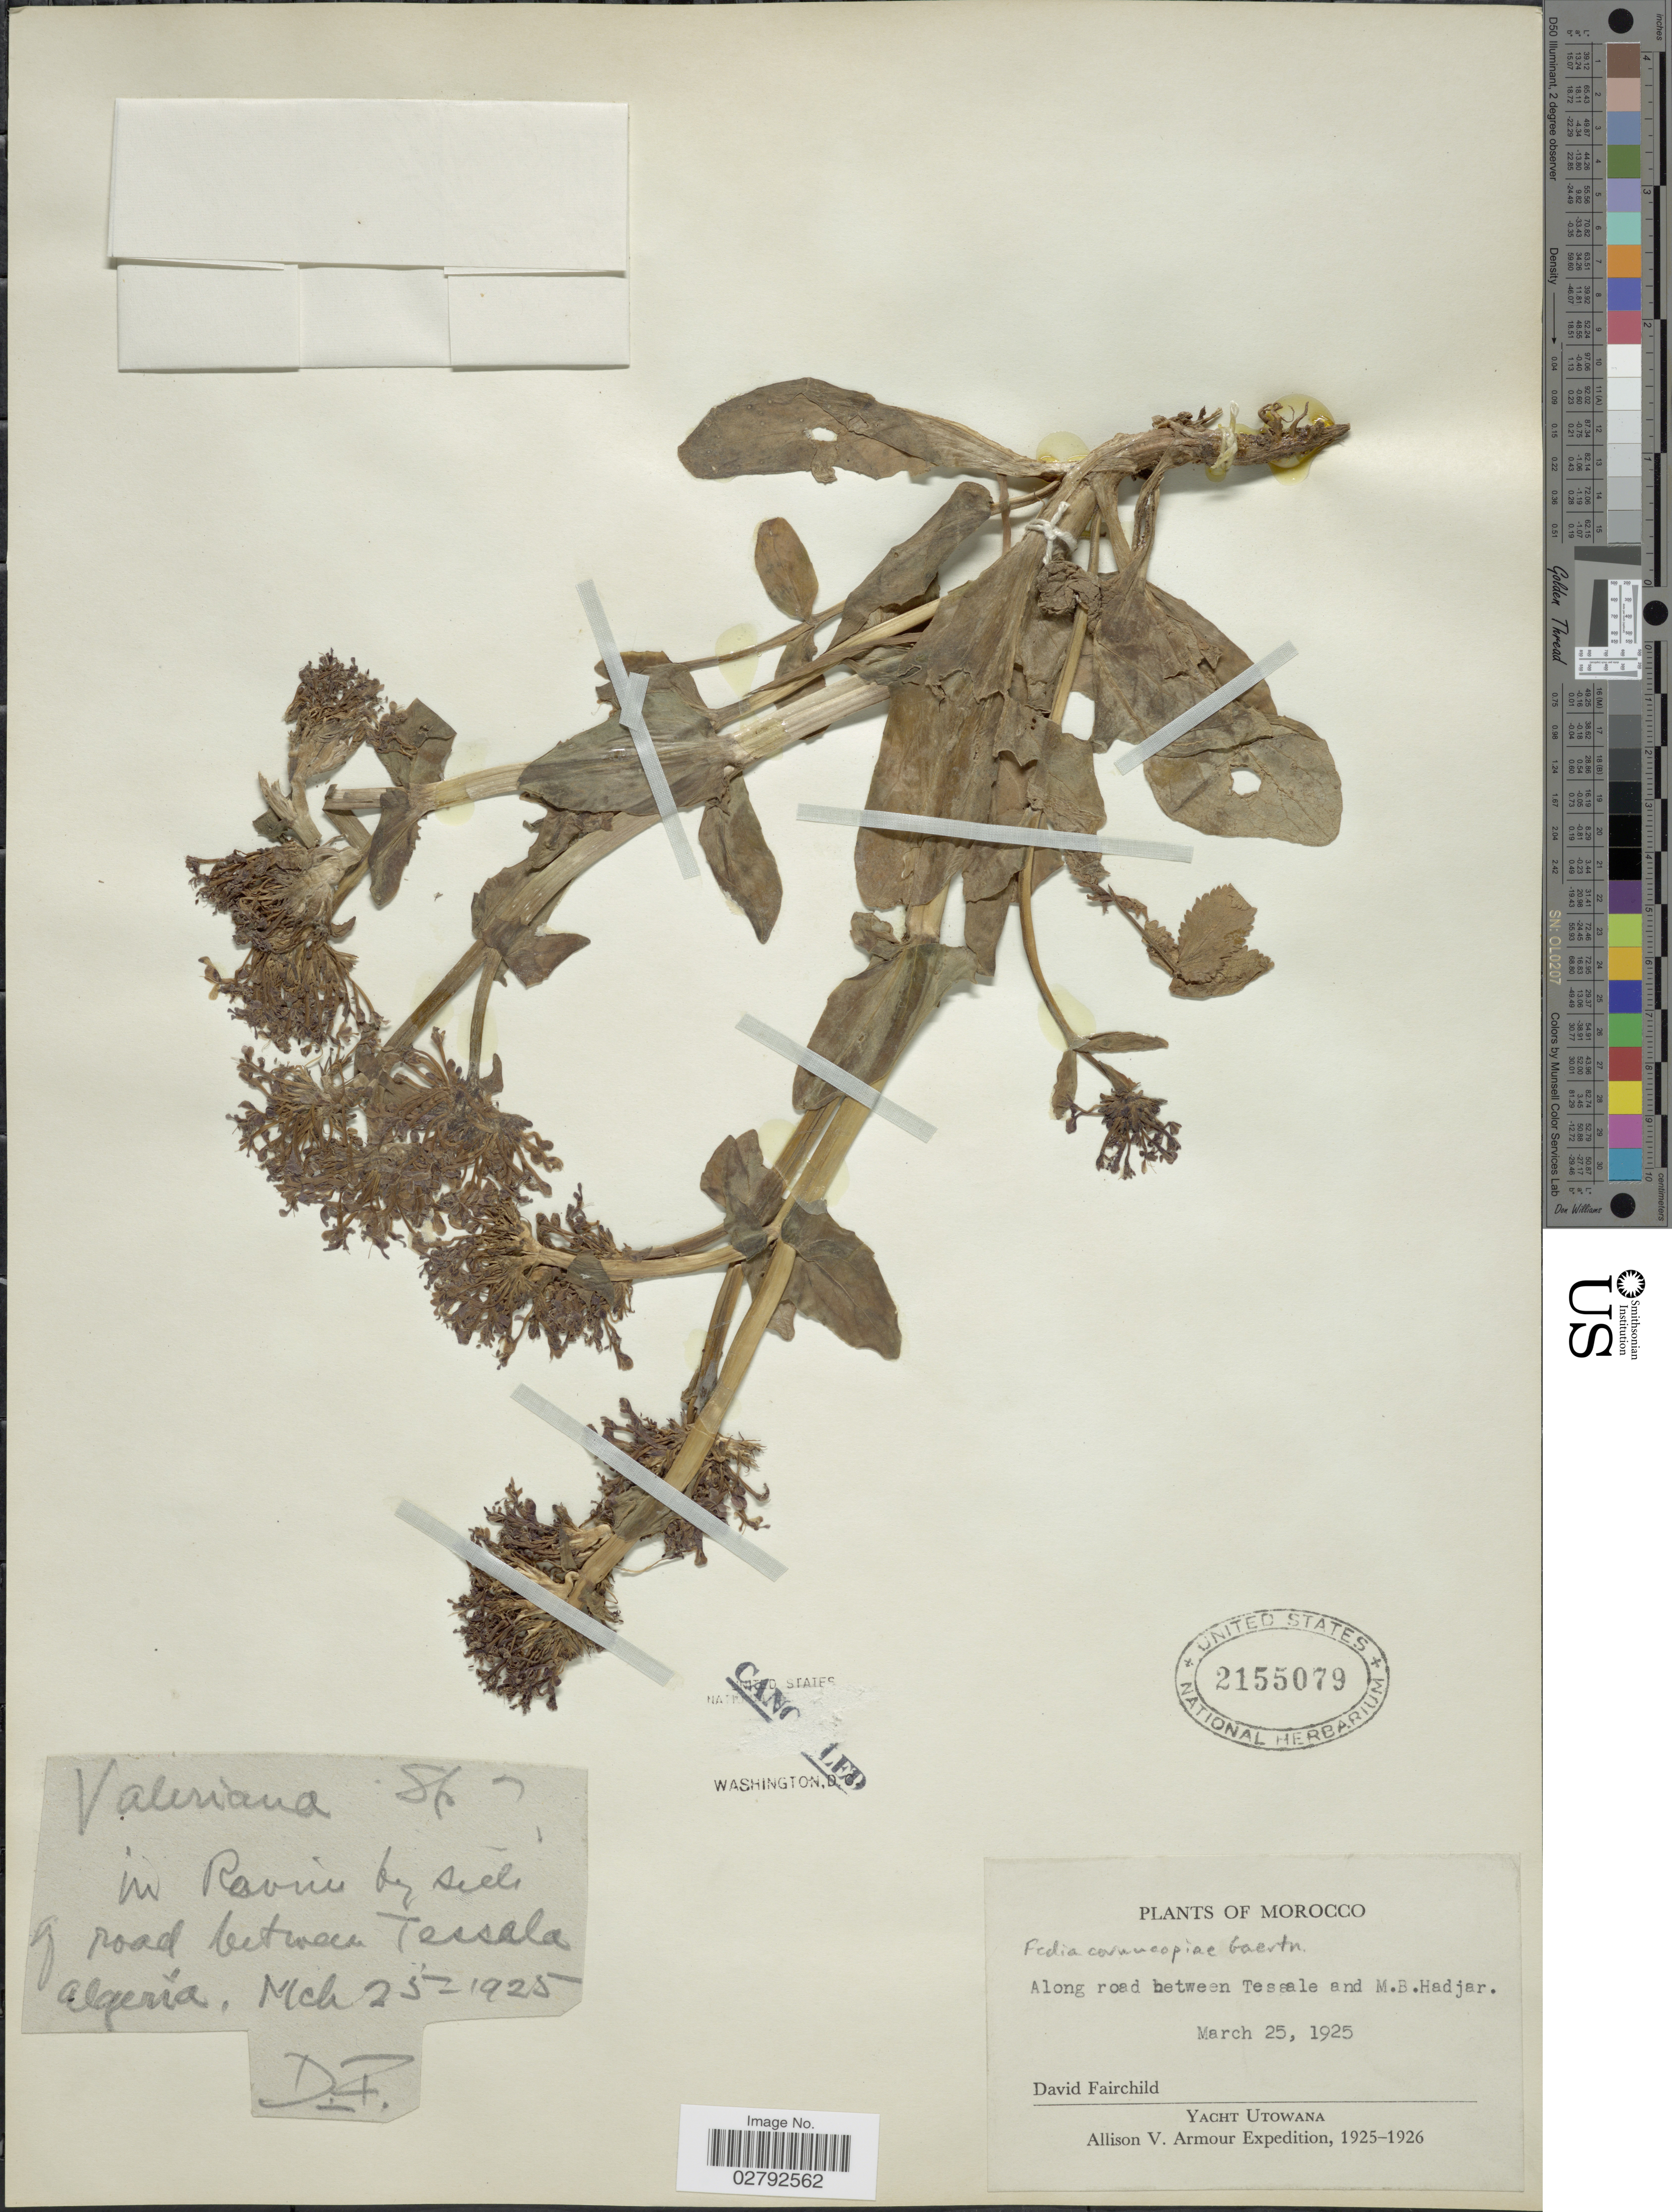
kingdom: Plantae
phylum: Tracheophyta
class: Magnoliopsida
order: Dipsacales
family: Caprifoliaceae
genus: Fedia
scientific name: Fedia cornucopiae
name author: Gaertn.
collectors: D. Fairchild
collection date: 1925-03-25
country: Algeria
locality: Along road between Tessale and M.B. Hadjar. In Ravine by side road between Tessala.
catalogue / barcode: US 2155079